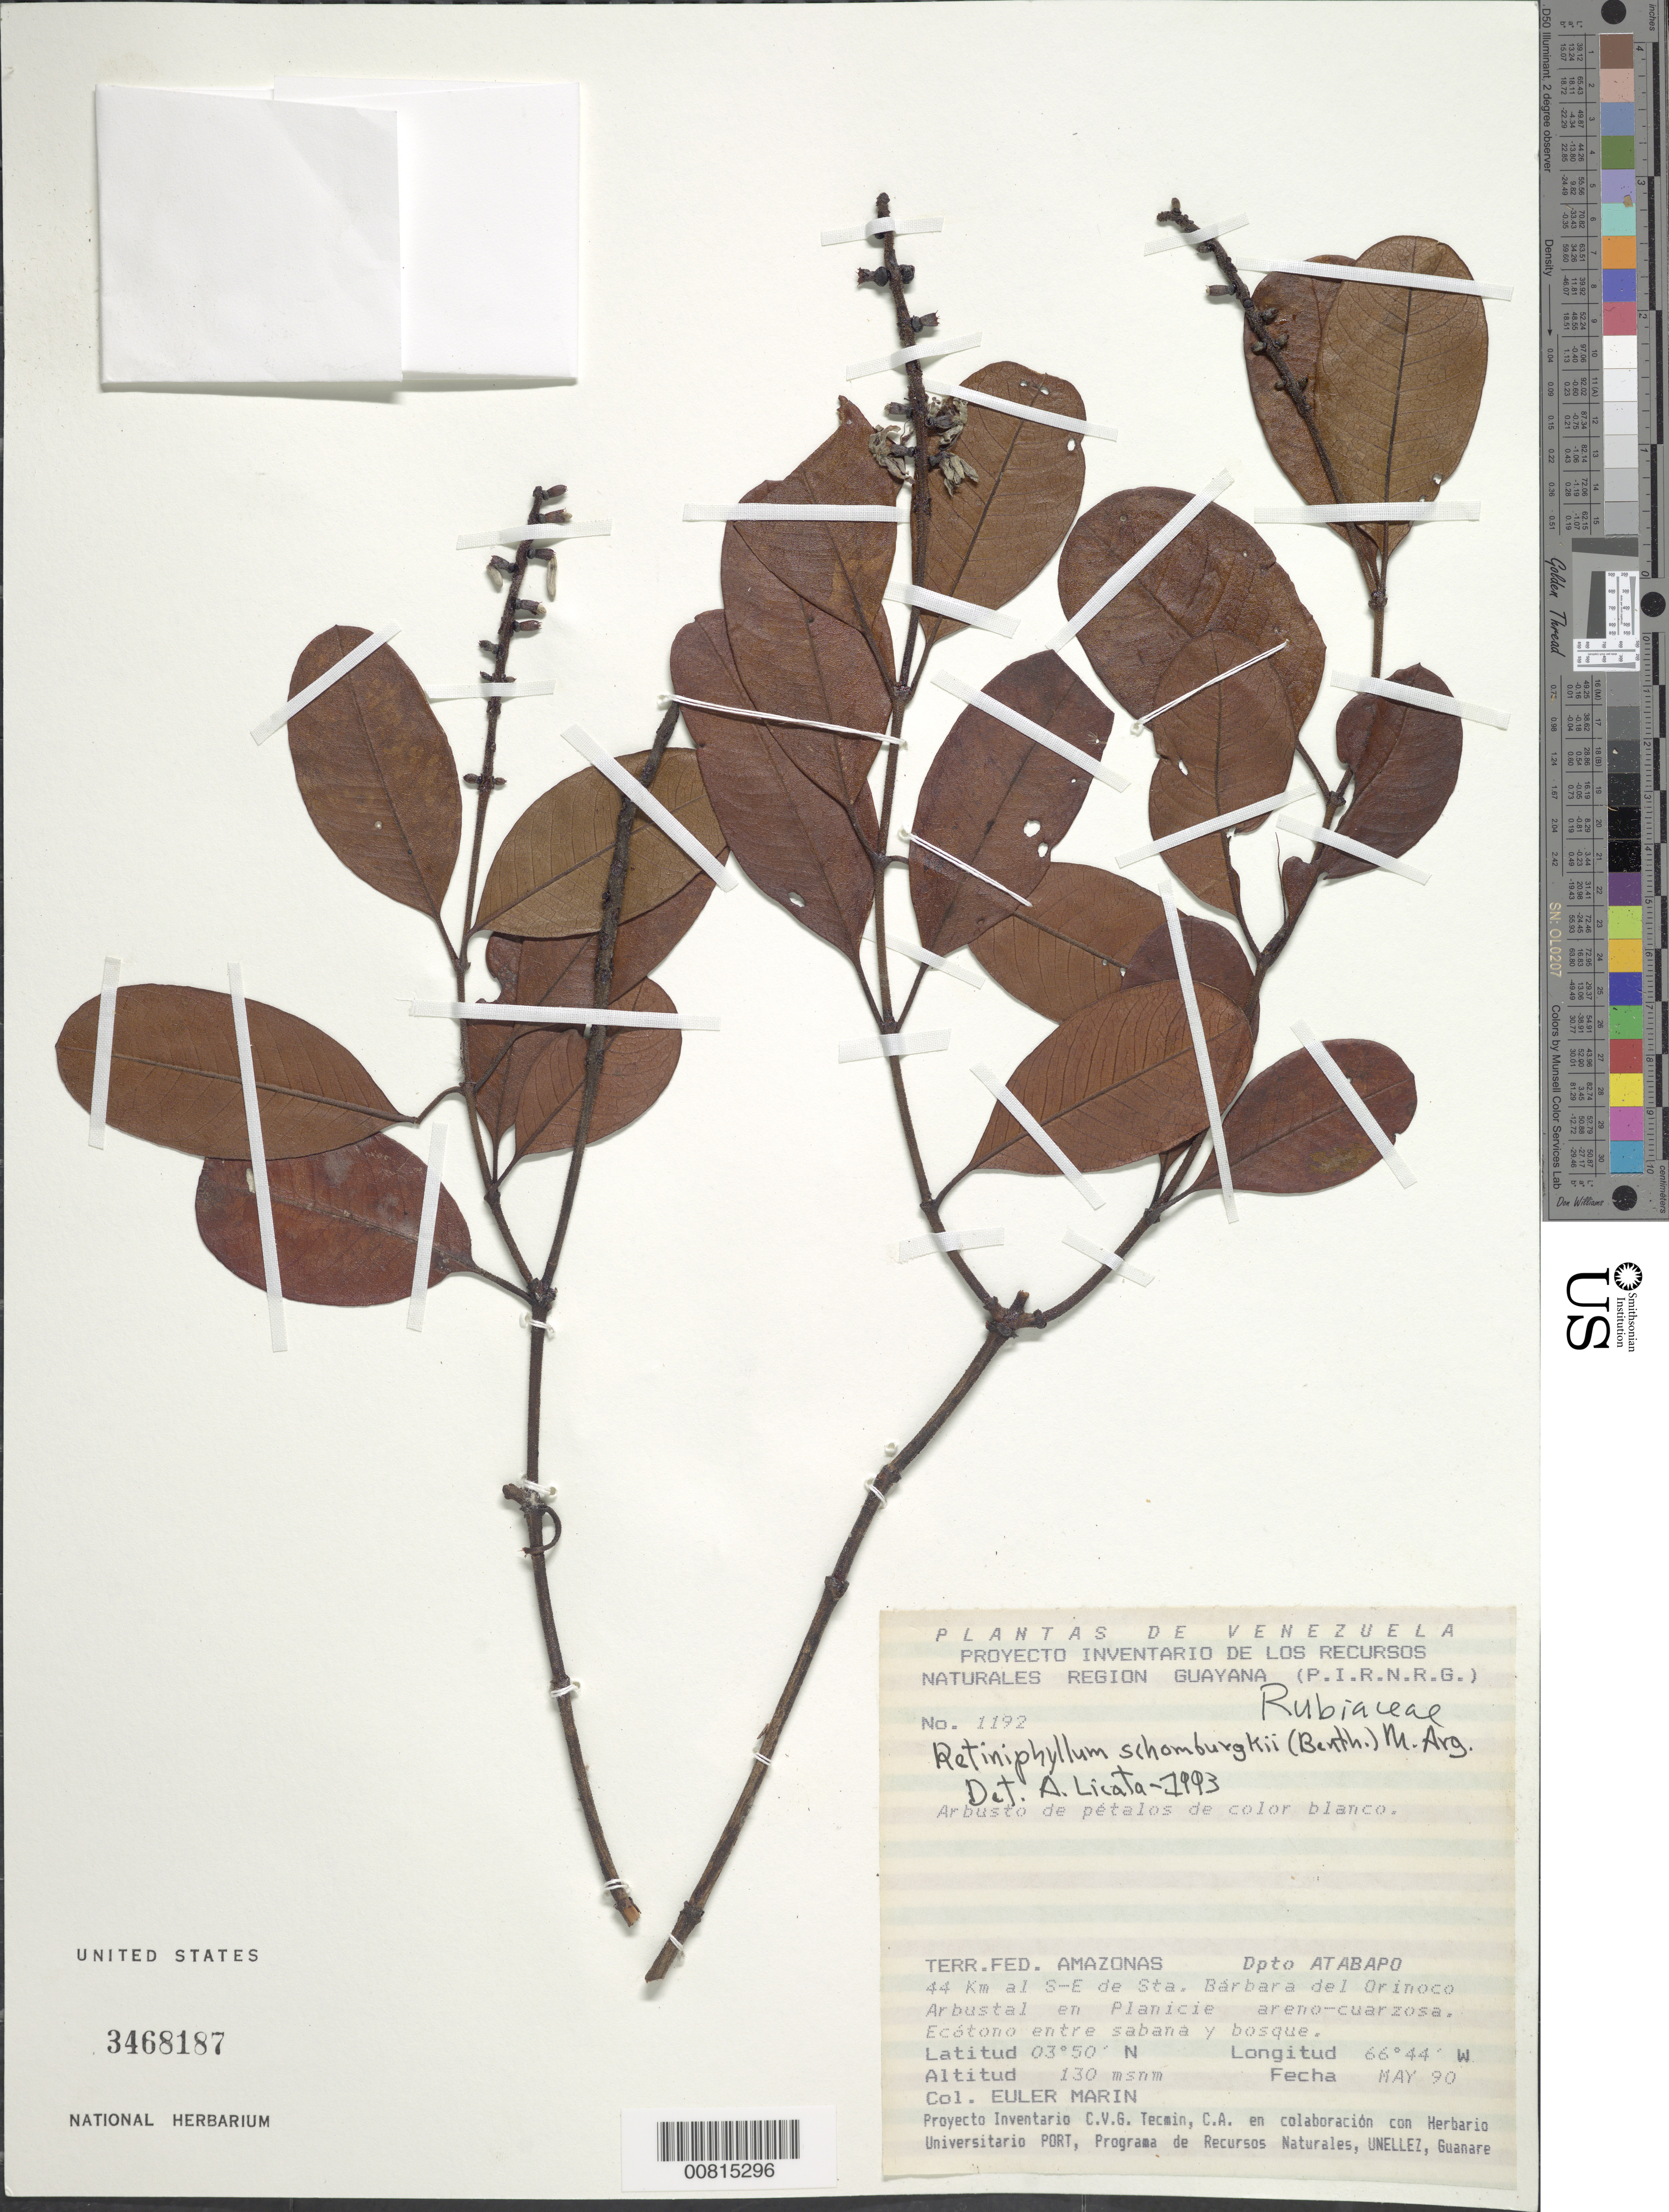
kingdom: Plantae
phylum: Tracheophyta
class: Magnoliopsida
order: Gentianales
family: Rubiaceae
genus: Retiniphyllum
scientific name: Retiniphyllum schomburgkii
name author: (Benth.) Müll. Arg.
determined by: Licata, A., (PORT), Univ. Nac. Exp. de los Llanos Ezequiel Zamora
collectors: E. Marin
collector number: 1192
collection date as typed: May-90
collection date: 1990-05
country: Venezuela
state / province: Amazonas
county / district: Atabapo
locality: Santa Barbara del Orinoco, 44 km al SE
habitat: Arbustal en planicie areno-cuarzosa; ecótono entre sabana y bosque; en sabana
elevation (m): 130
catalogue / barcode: US 3468187